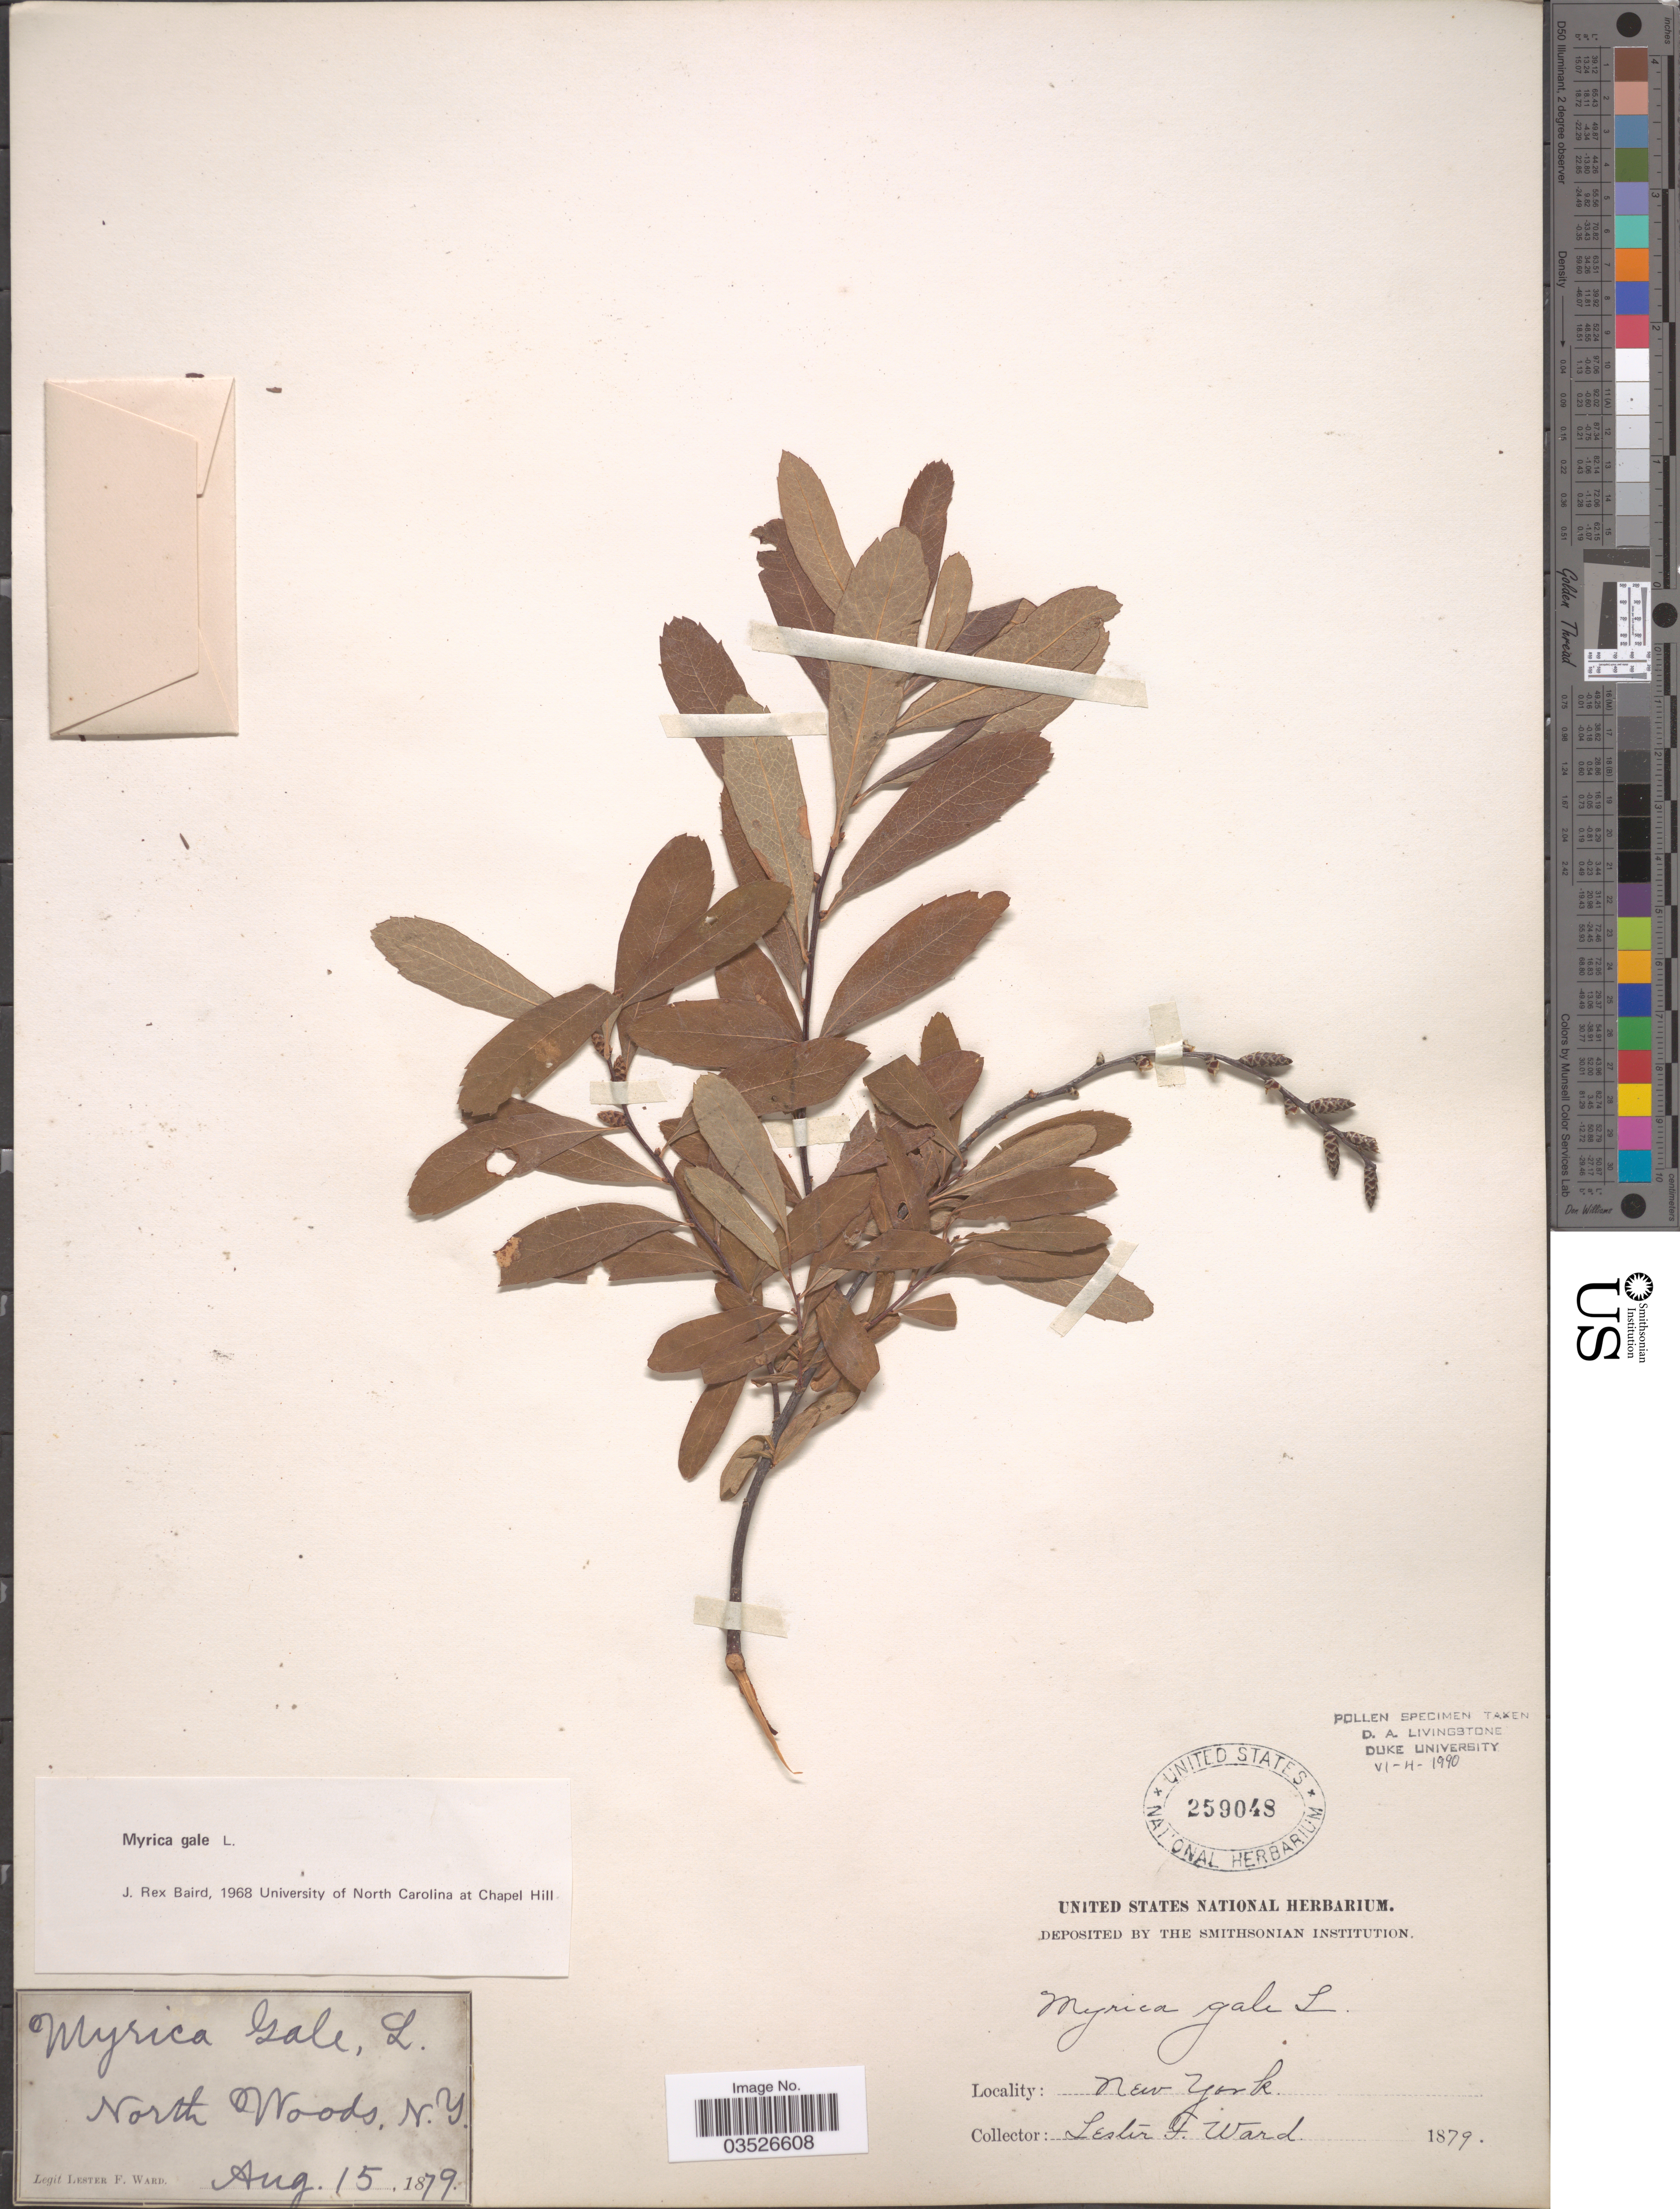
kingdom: Plantae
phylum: Tracheophyta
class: Magnoliopsida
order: Fagales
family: Myricaceae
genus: Myrica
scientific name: Myrica gale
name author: L.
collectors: L. F. Ward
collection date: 1879-08-15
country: United States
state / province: New York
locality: North Woods.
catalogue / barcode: US 259048